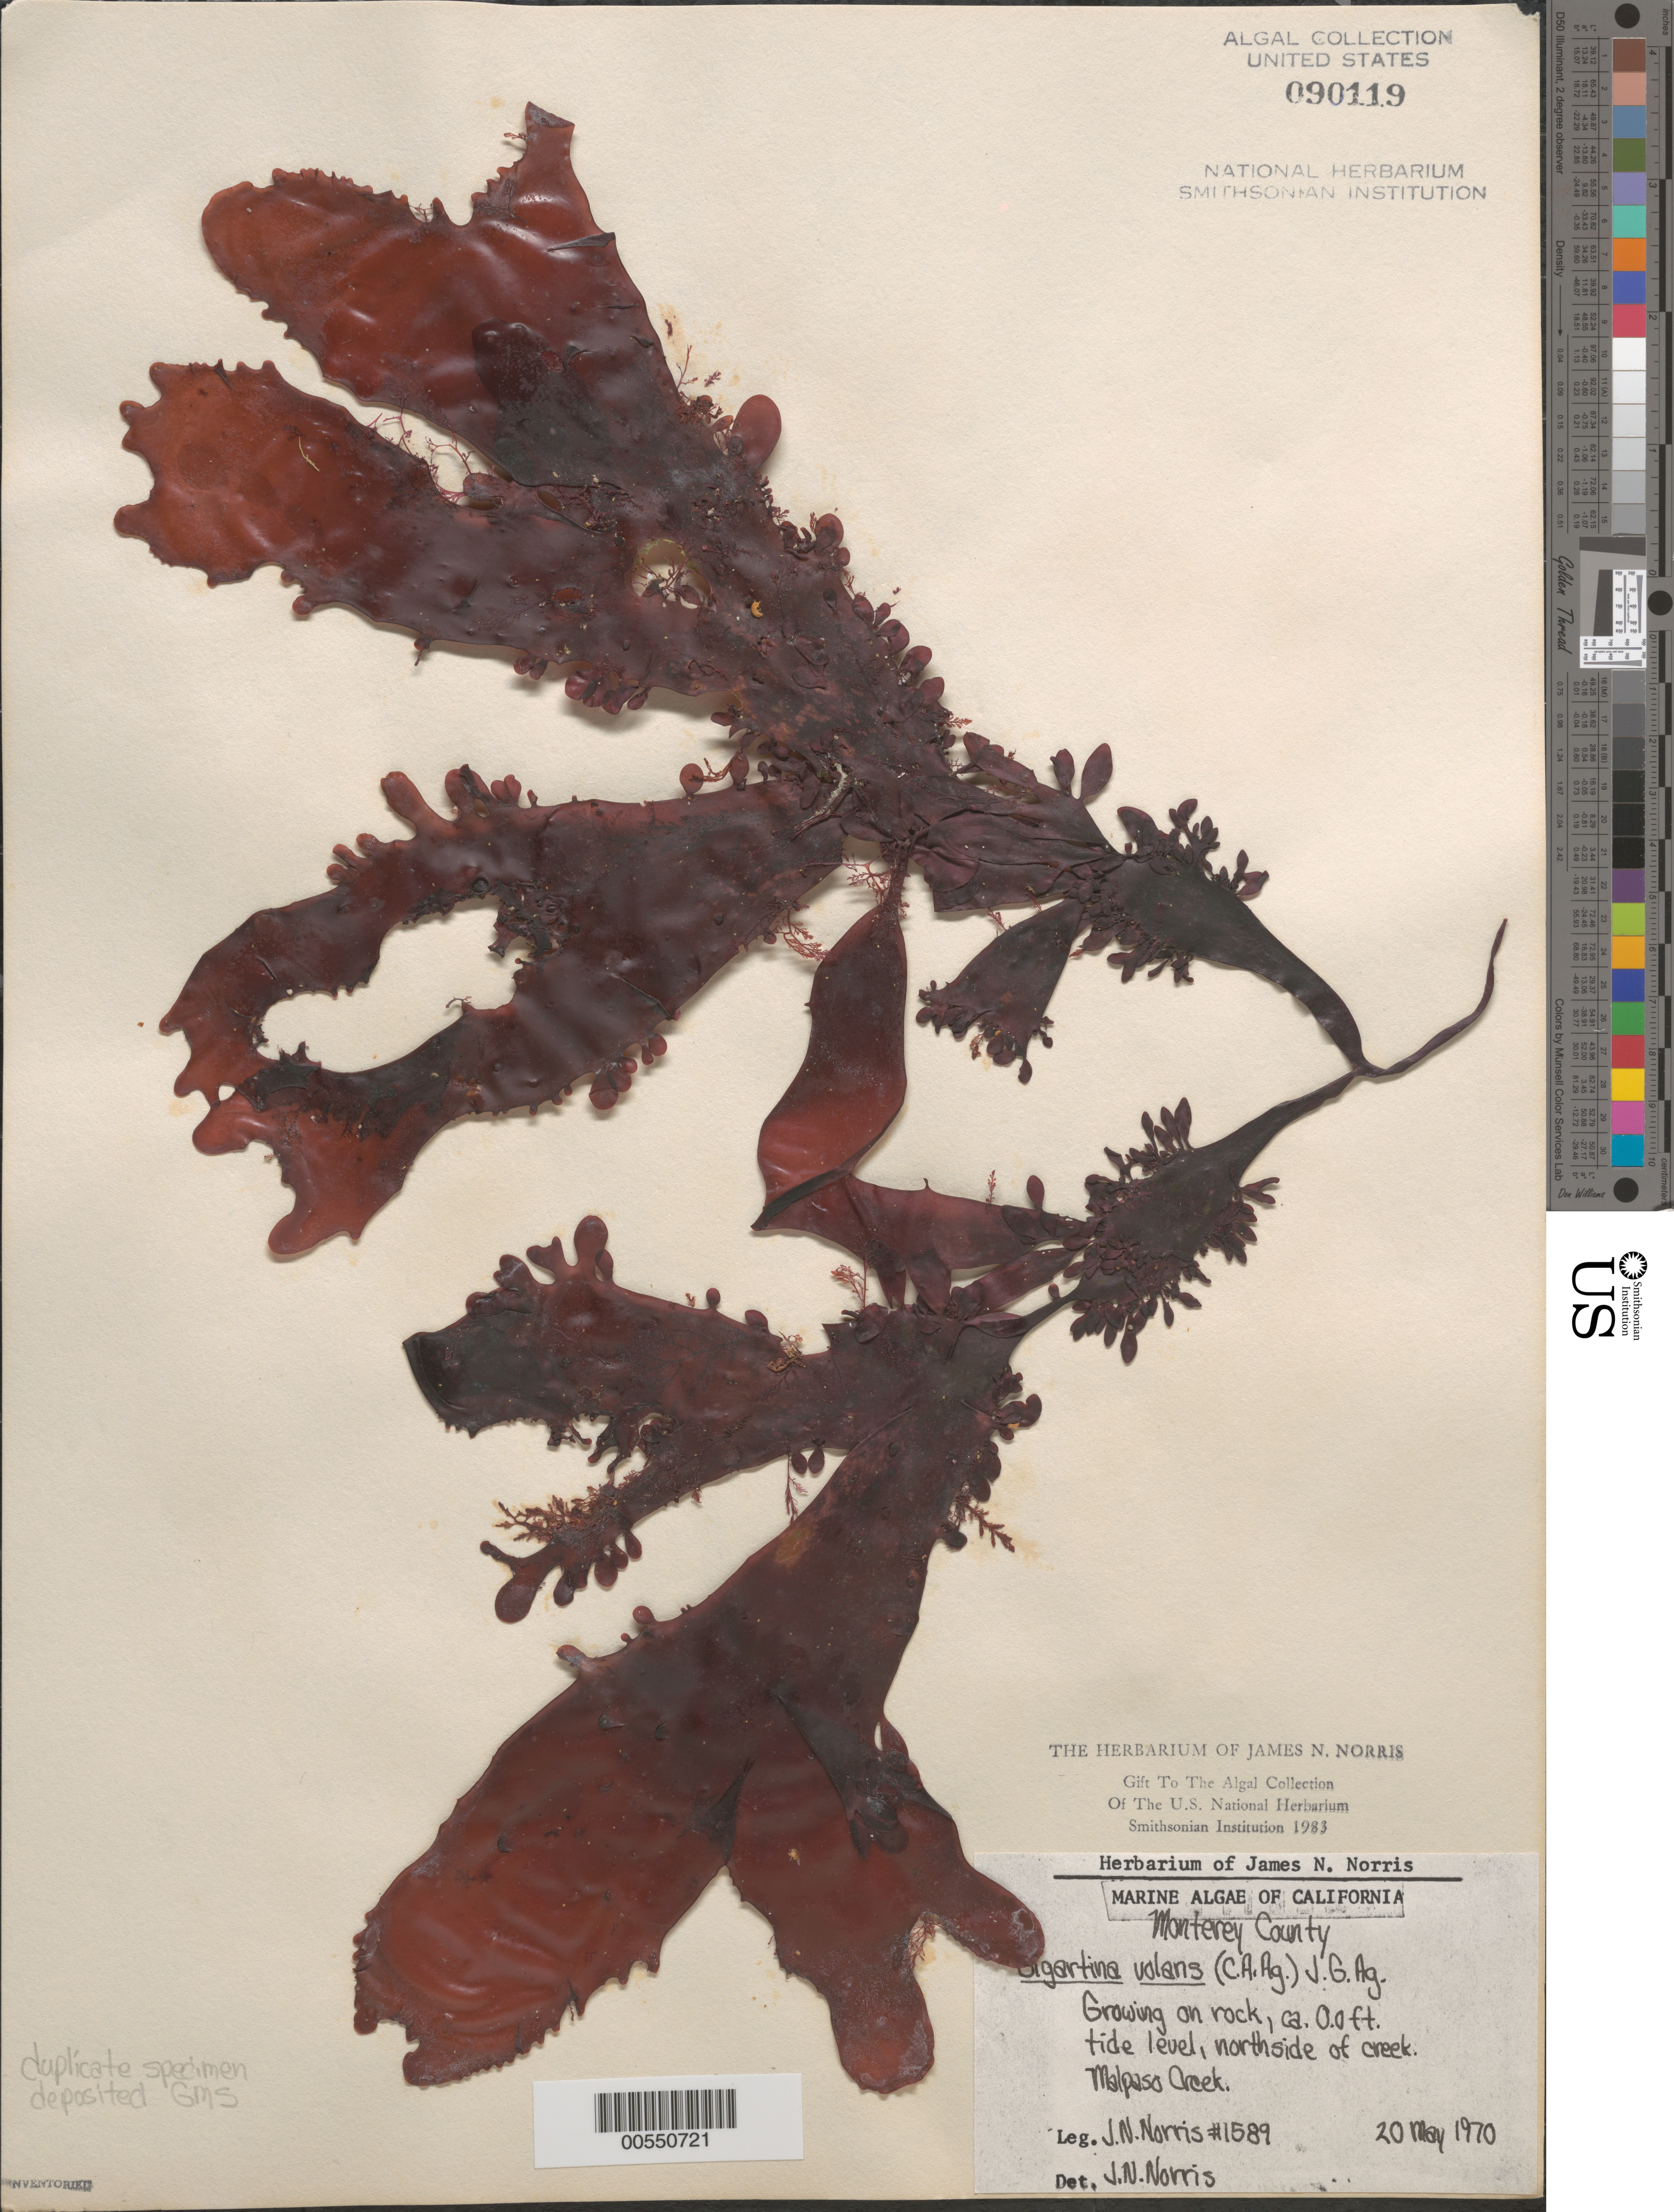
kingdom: Plantae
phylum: Rhodophyta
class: Florideophyceae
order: Gigartinales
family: Gigartinaceae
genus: Mazzaella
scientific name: Mazzaella volans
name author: (C. Agardh) Fredericq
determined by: Algae name updating Project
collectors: J. N. Norris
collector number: JN-1589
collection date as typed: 20 May 1970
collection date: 1970-05-20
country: United States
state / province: California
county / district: Monterey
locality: Malpaso Creek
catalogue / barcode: US 90119